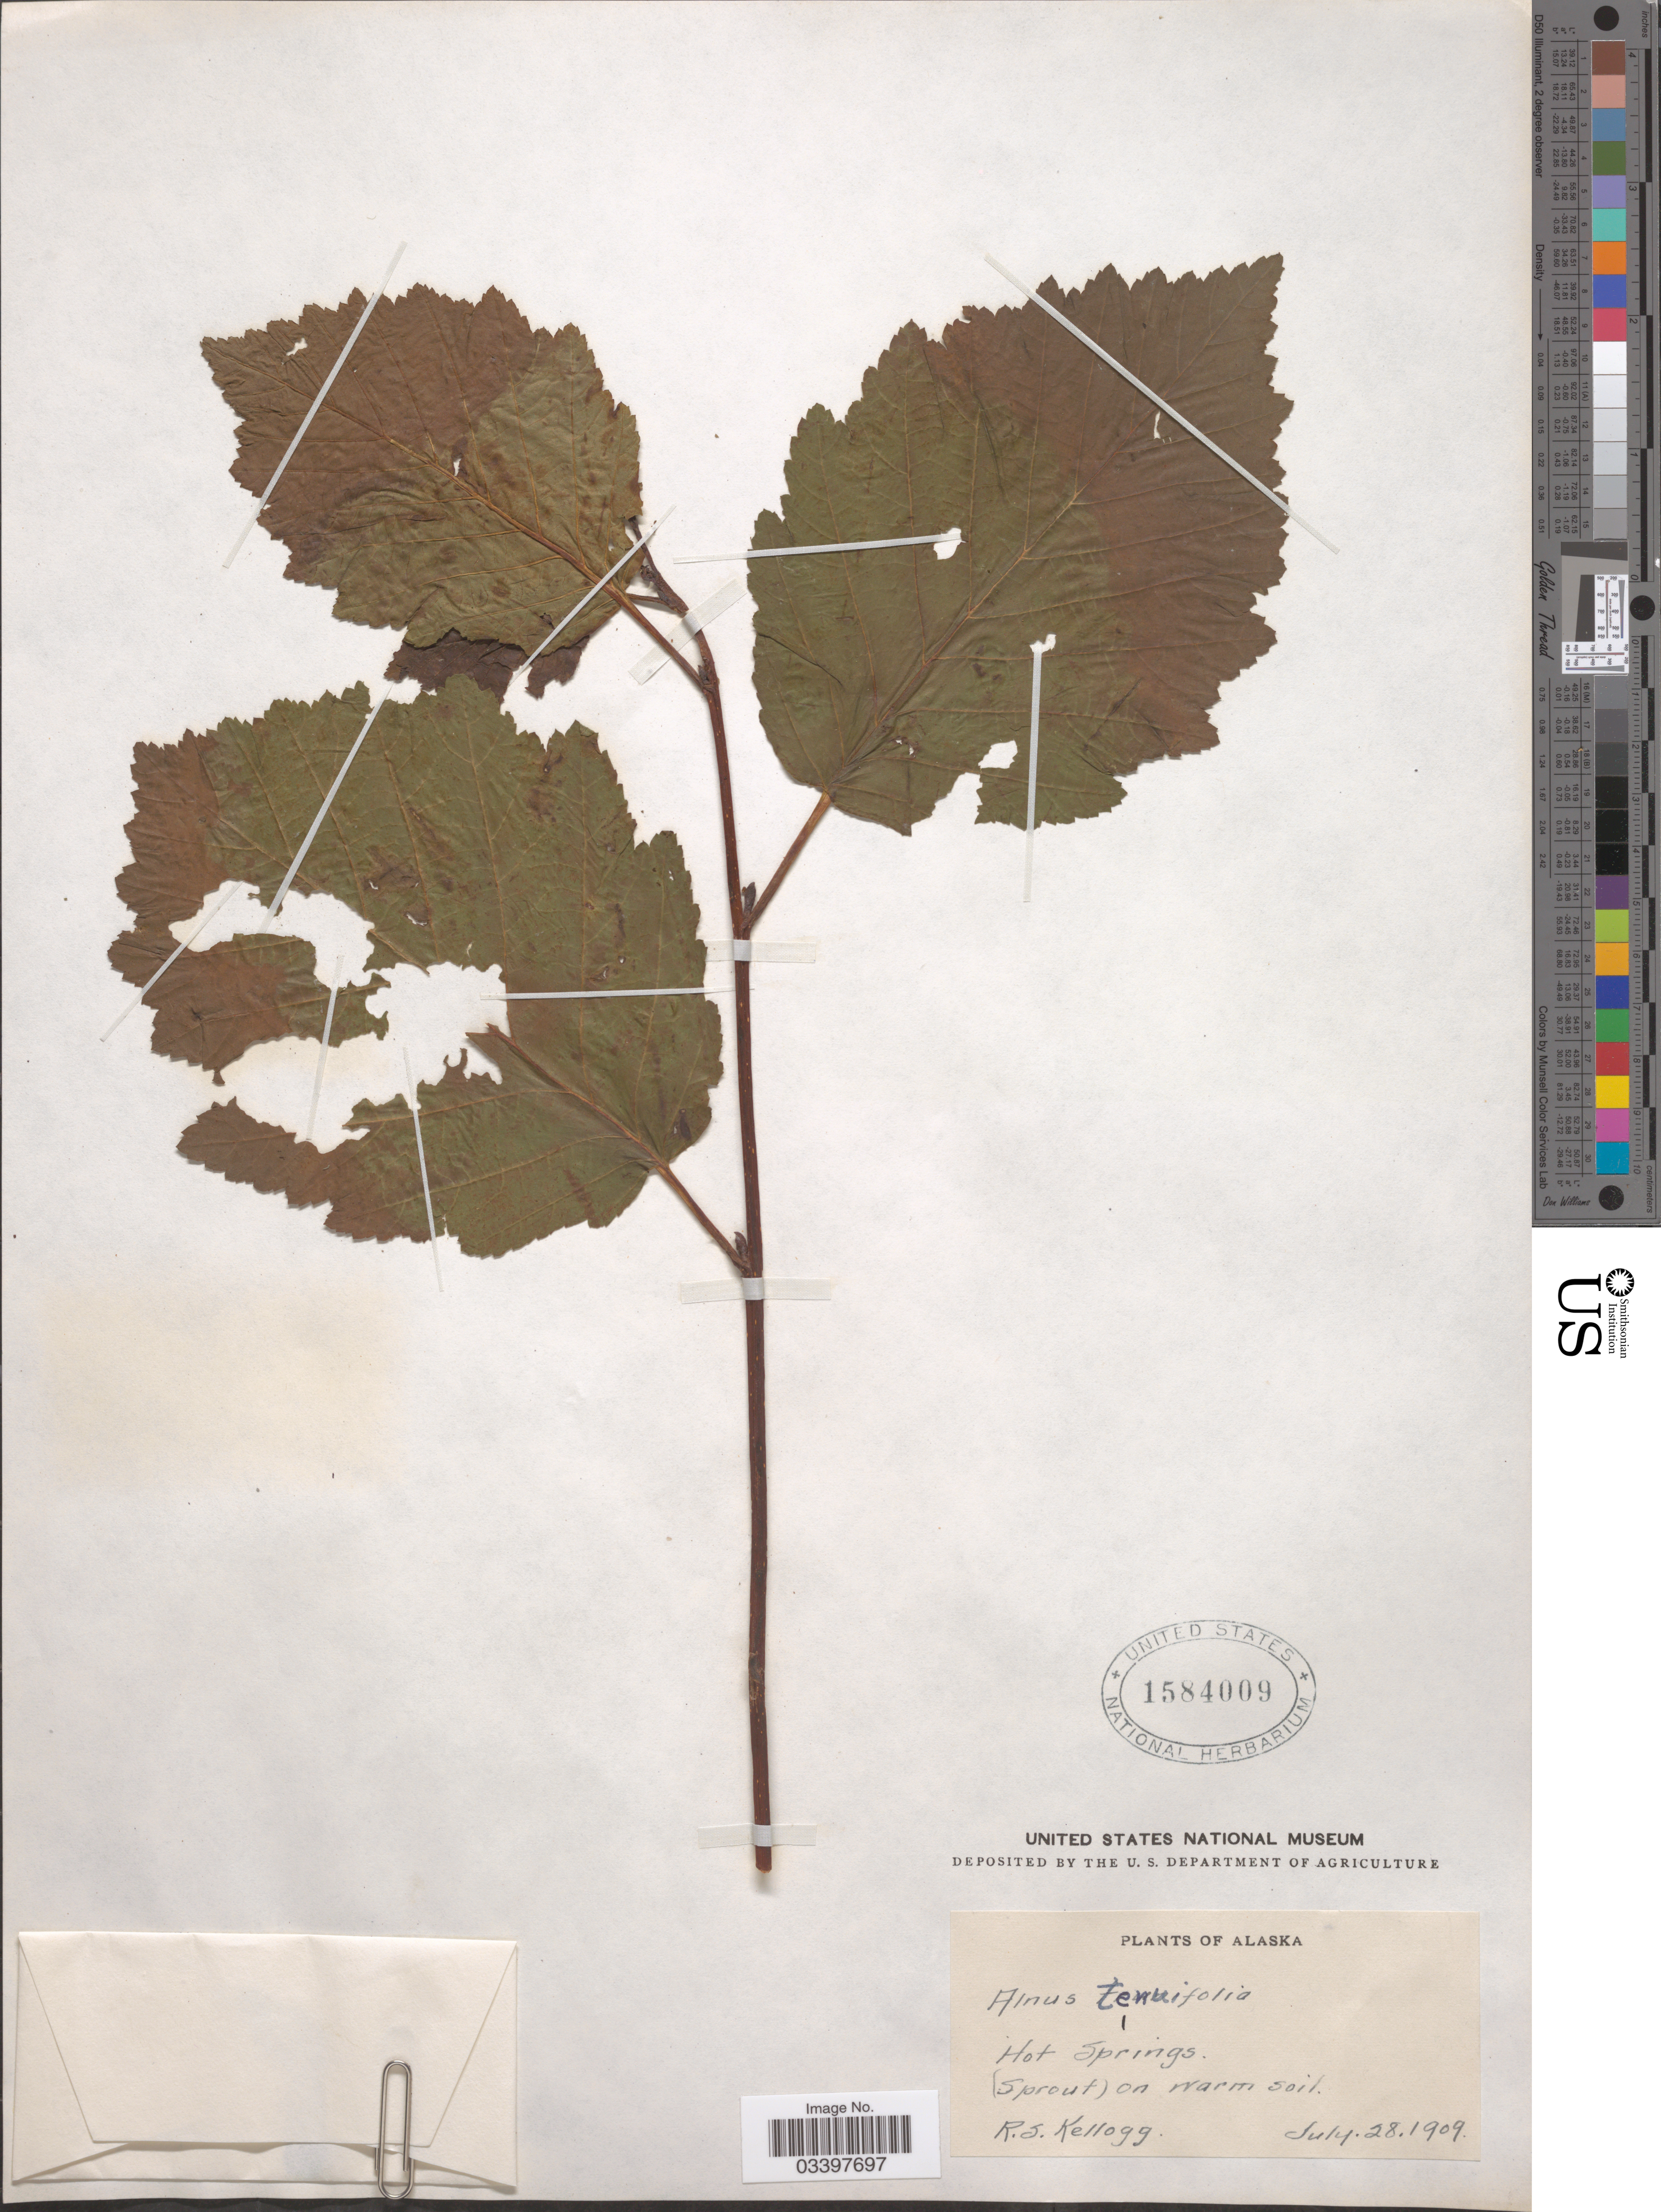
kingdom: Plantae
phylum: Tracheophyta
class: Magnoliopsida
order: Fagales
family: Betulaceae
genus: Alnus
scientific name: Alnus incana subsp. rugosa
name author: (Du Roi) R.T. Clausen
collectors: R. Kellogg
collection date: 1909-07-28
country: United States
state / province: Alaska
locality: Hot Springs.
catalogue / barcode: US 1584009